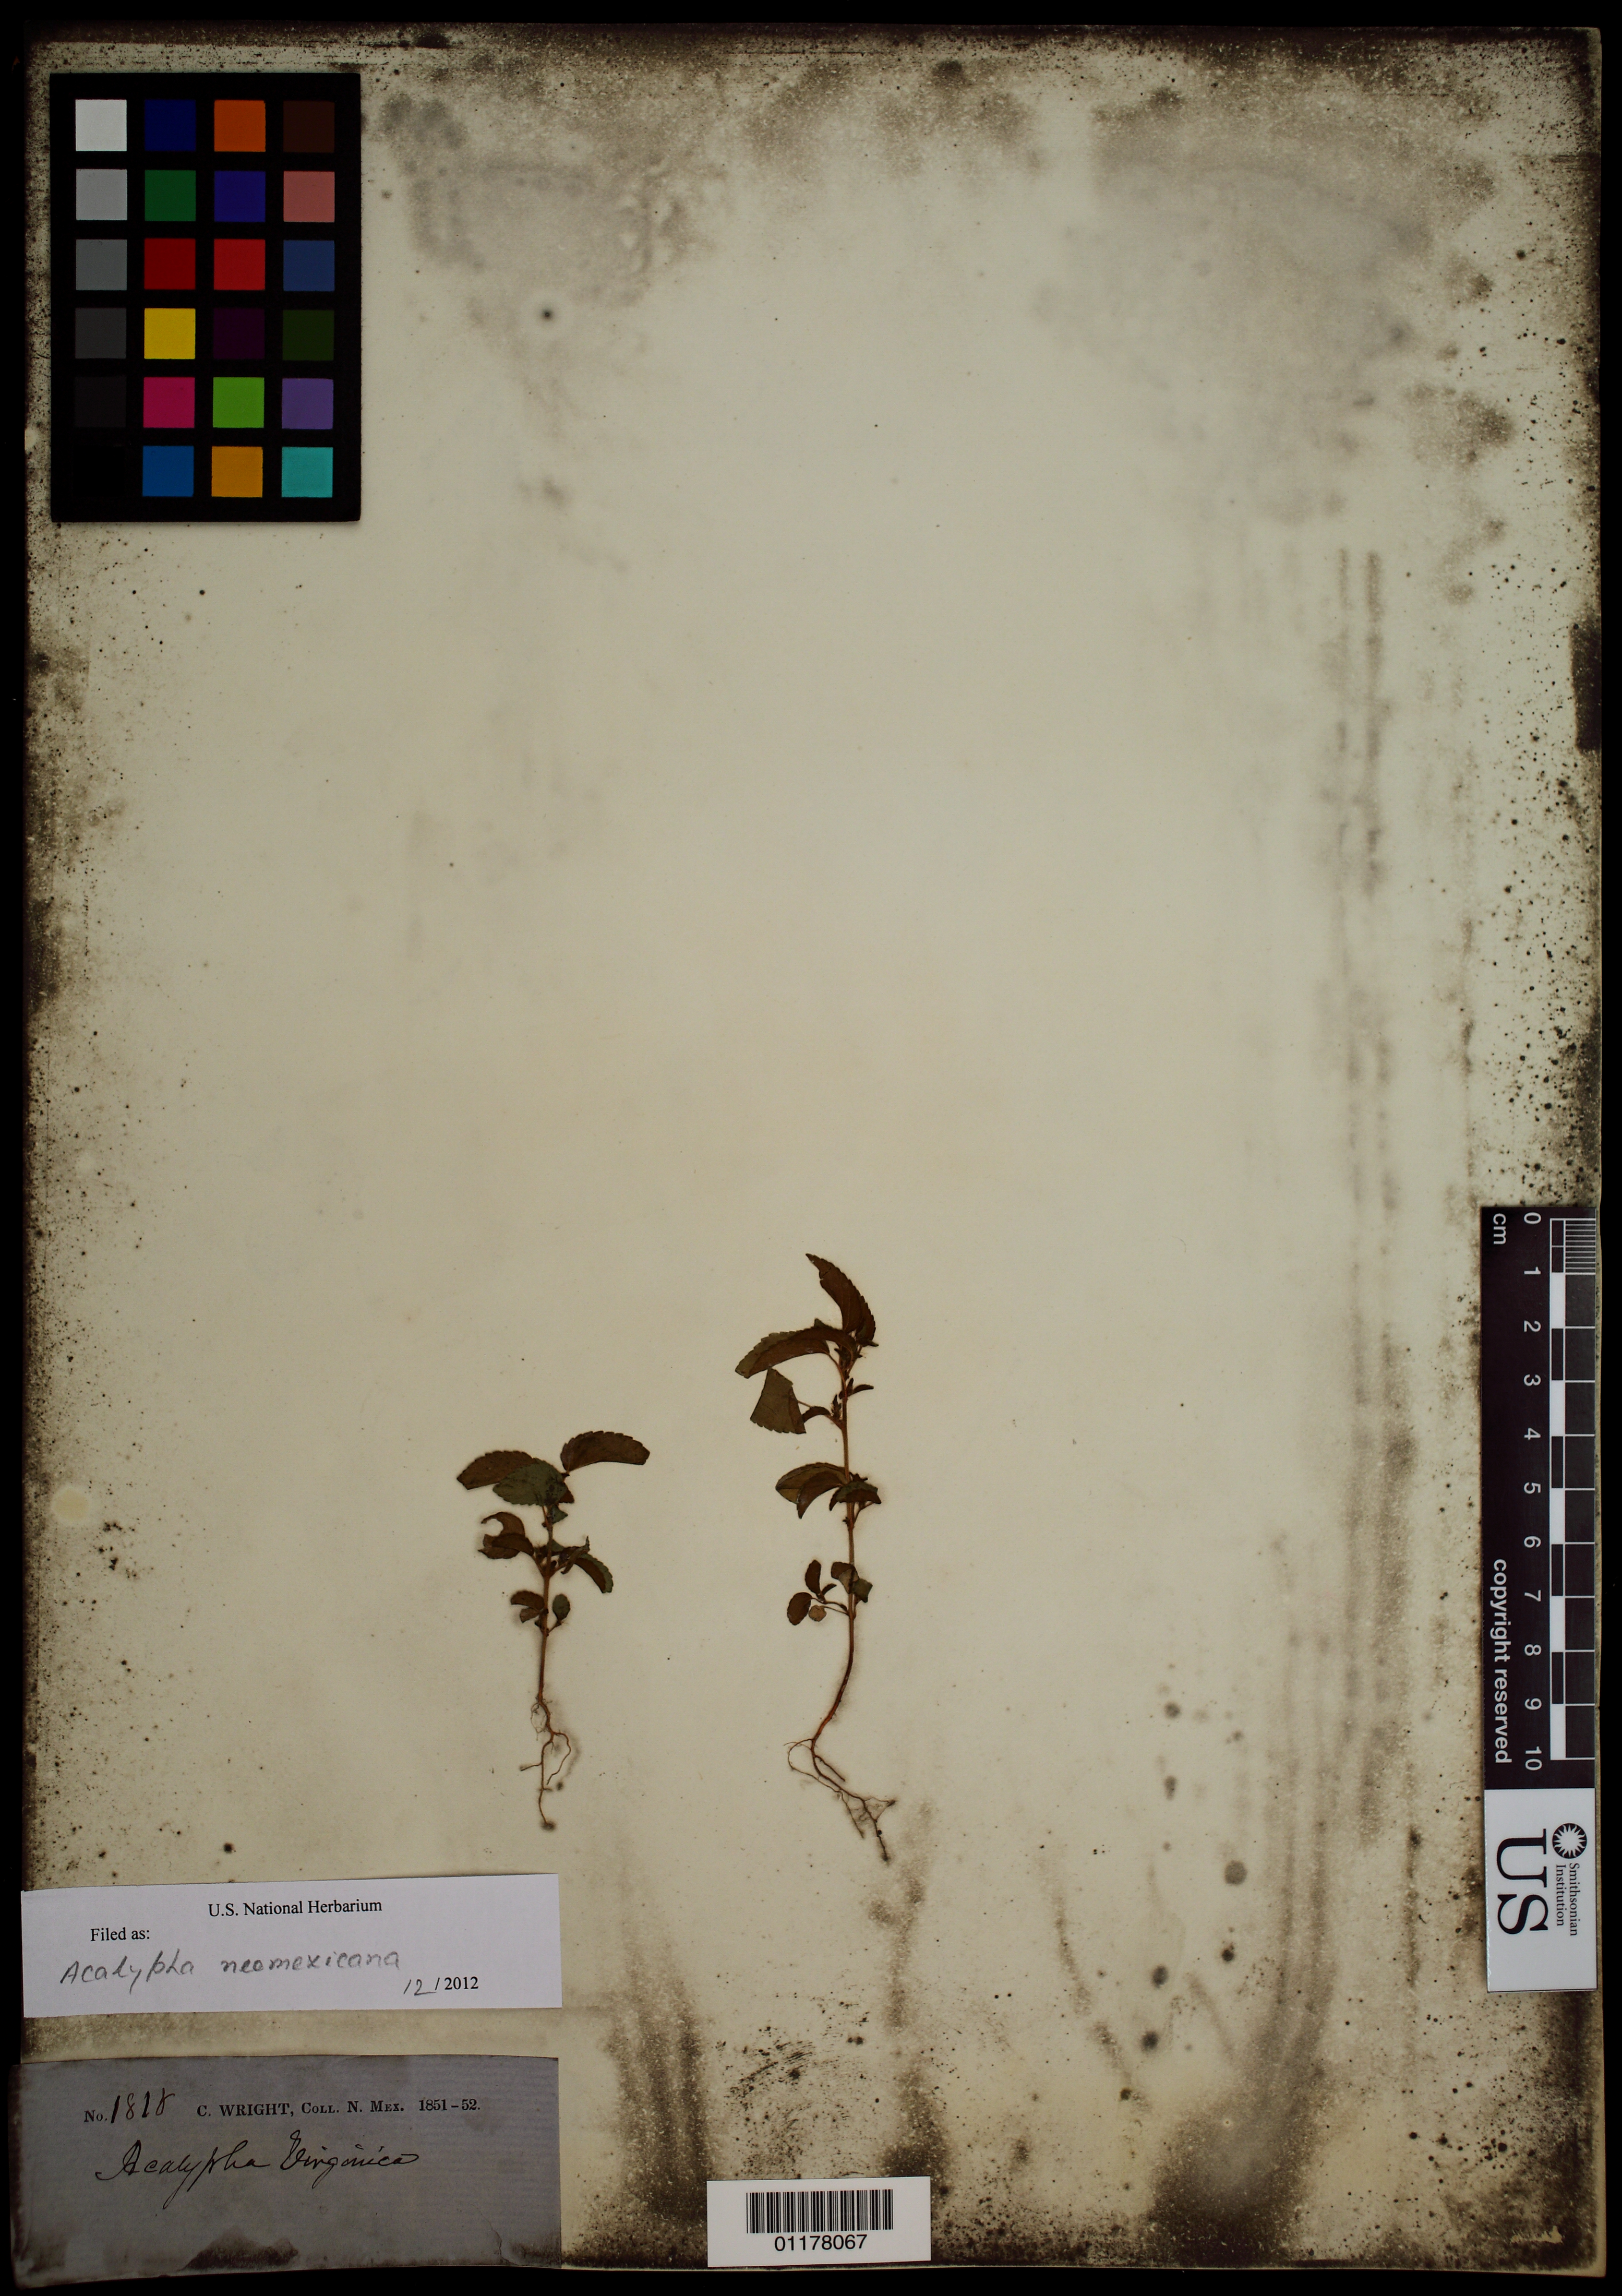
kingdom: Plantae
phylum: Tracheophyta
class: Magnoliopsida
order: Malpighiales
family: Euphorbiaceae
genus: Acalypha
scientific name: Acalypha neomexicana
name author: Müll. Arg.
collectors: C. Wright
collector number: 1828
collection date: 1851/1852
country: United States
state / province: New Mexico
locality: "N. Mex." [=northern Mexico or New Mexico? either way possibly referring to present-day Arizona or Texas]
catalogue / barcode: US 1